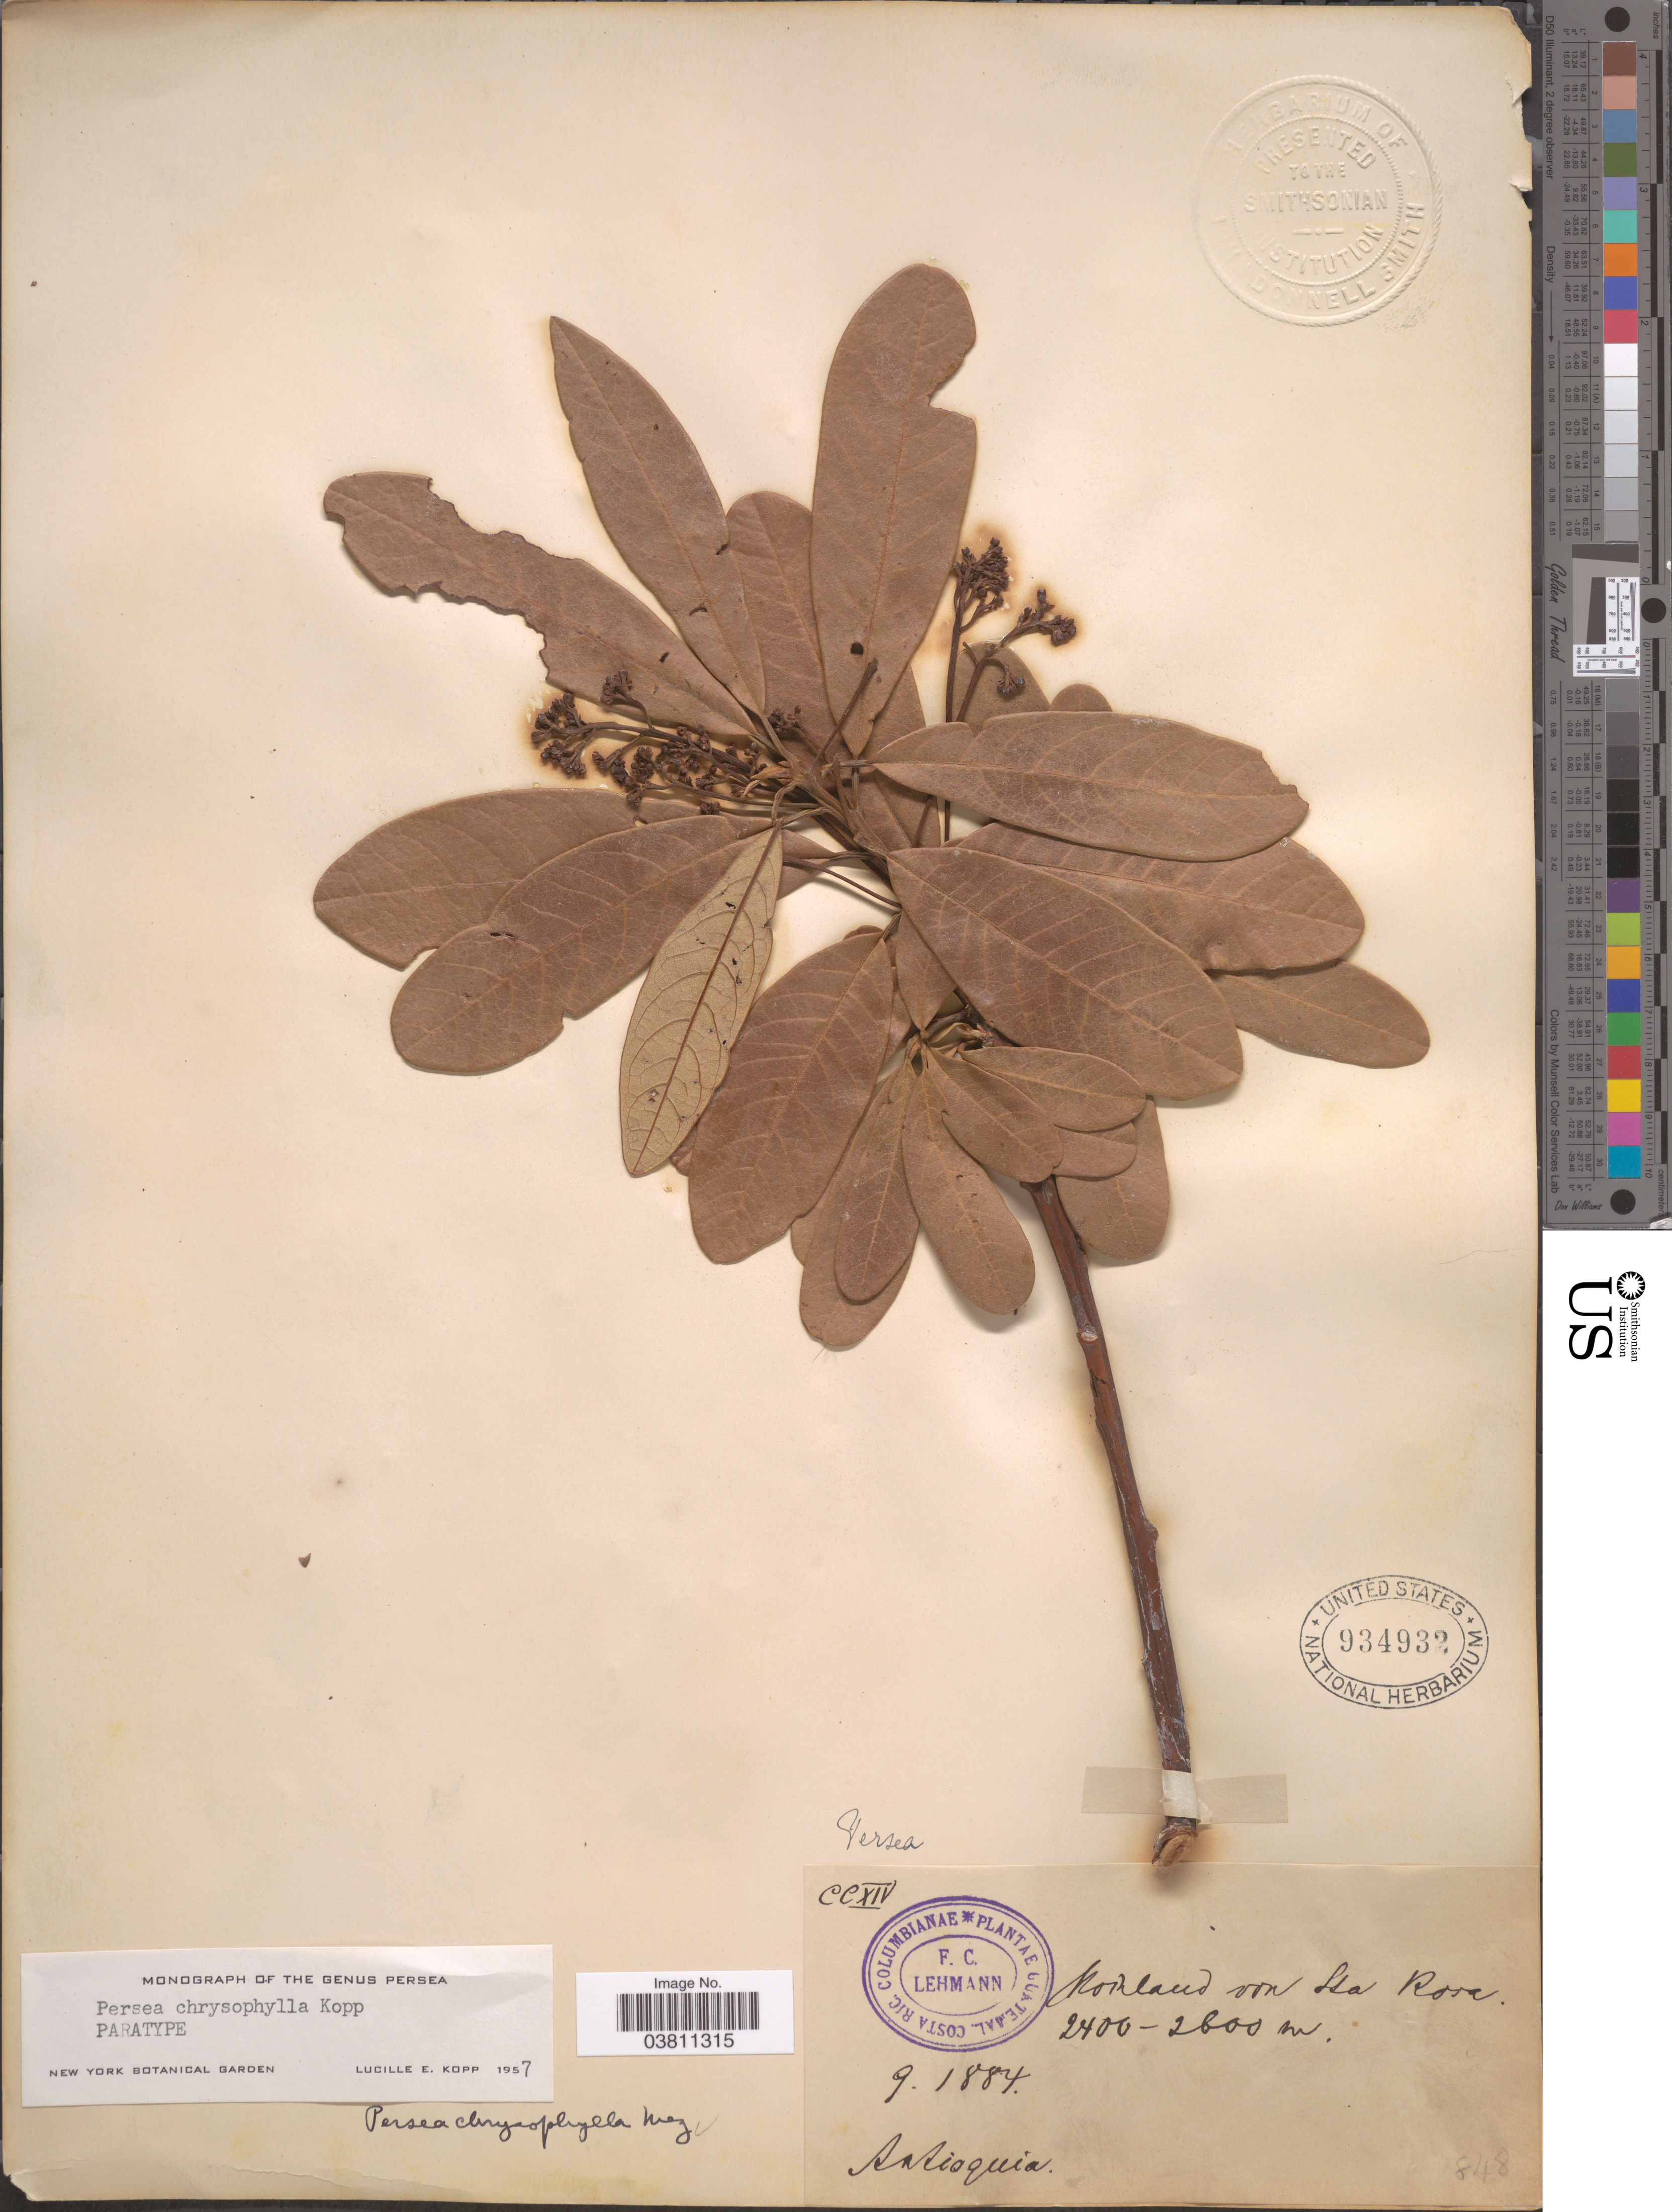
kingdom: Plantae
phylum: Tracheophyta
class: Magnoliopsida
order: Laurales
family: Lauraceae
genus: Persea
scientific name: Persea chrysophylla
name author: L.E. Kopp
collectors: F. C. Lehmann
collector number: CCXIV?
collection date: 1884-09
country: Colombia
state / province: Antioquia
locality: Hochland von Sta Rosa.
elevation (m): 2400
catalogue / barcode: US 934932